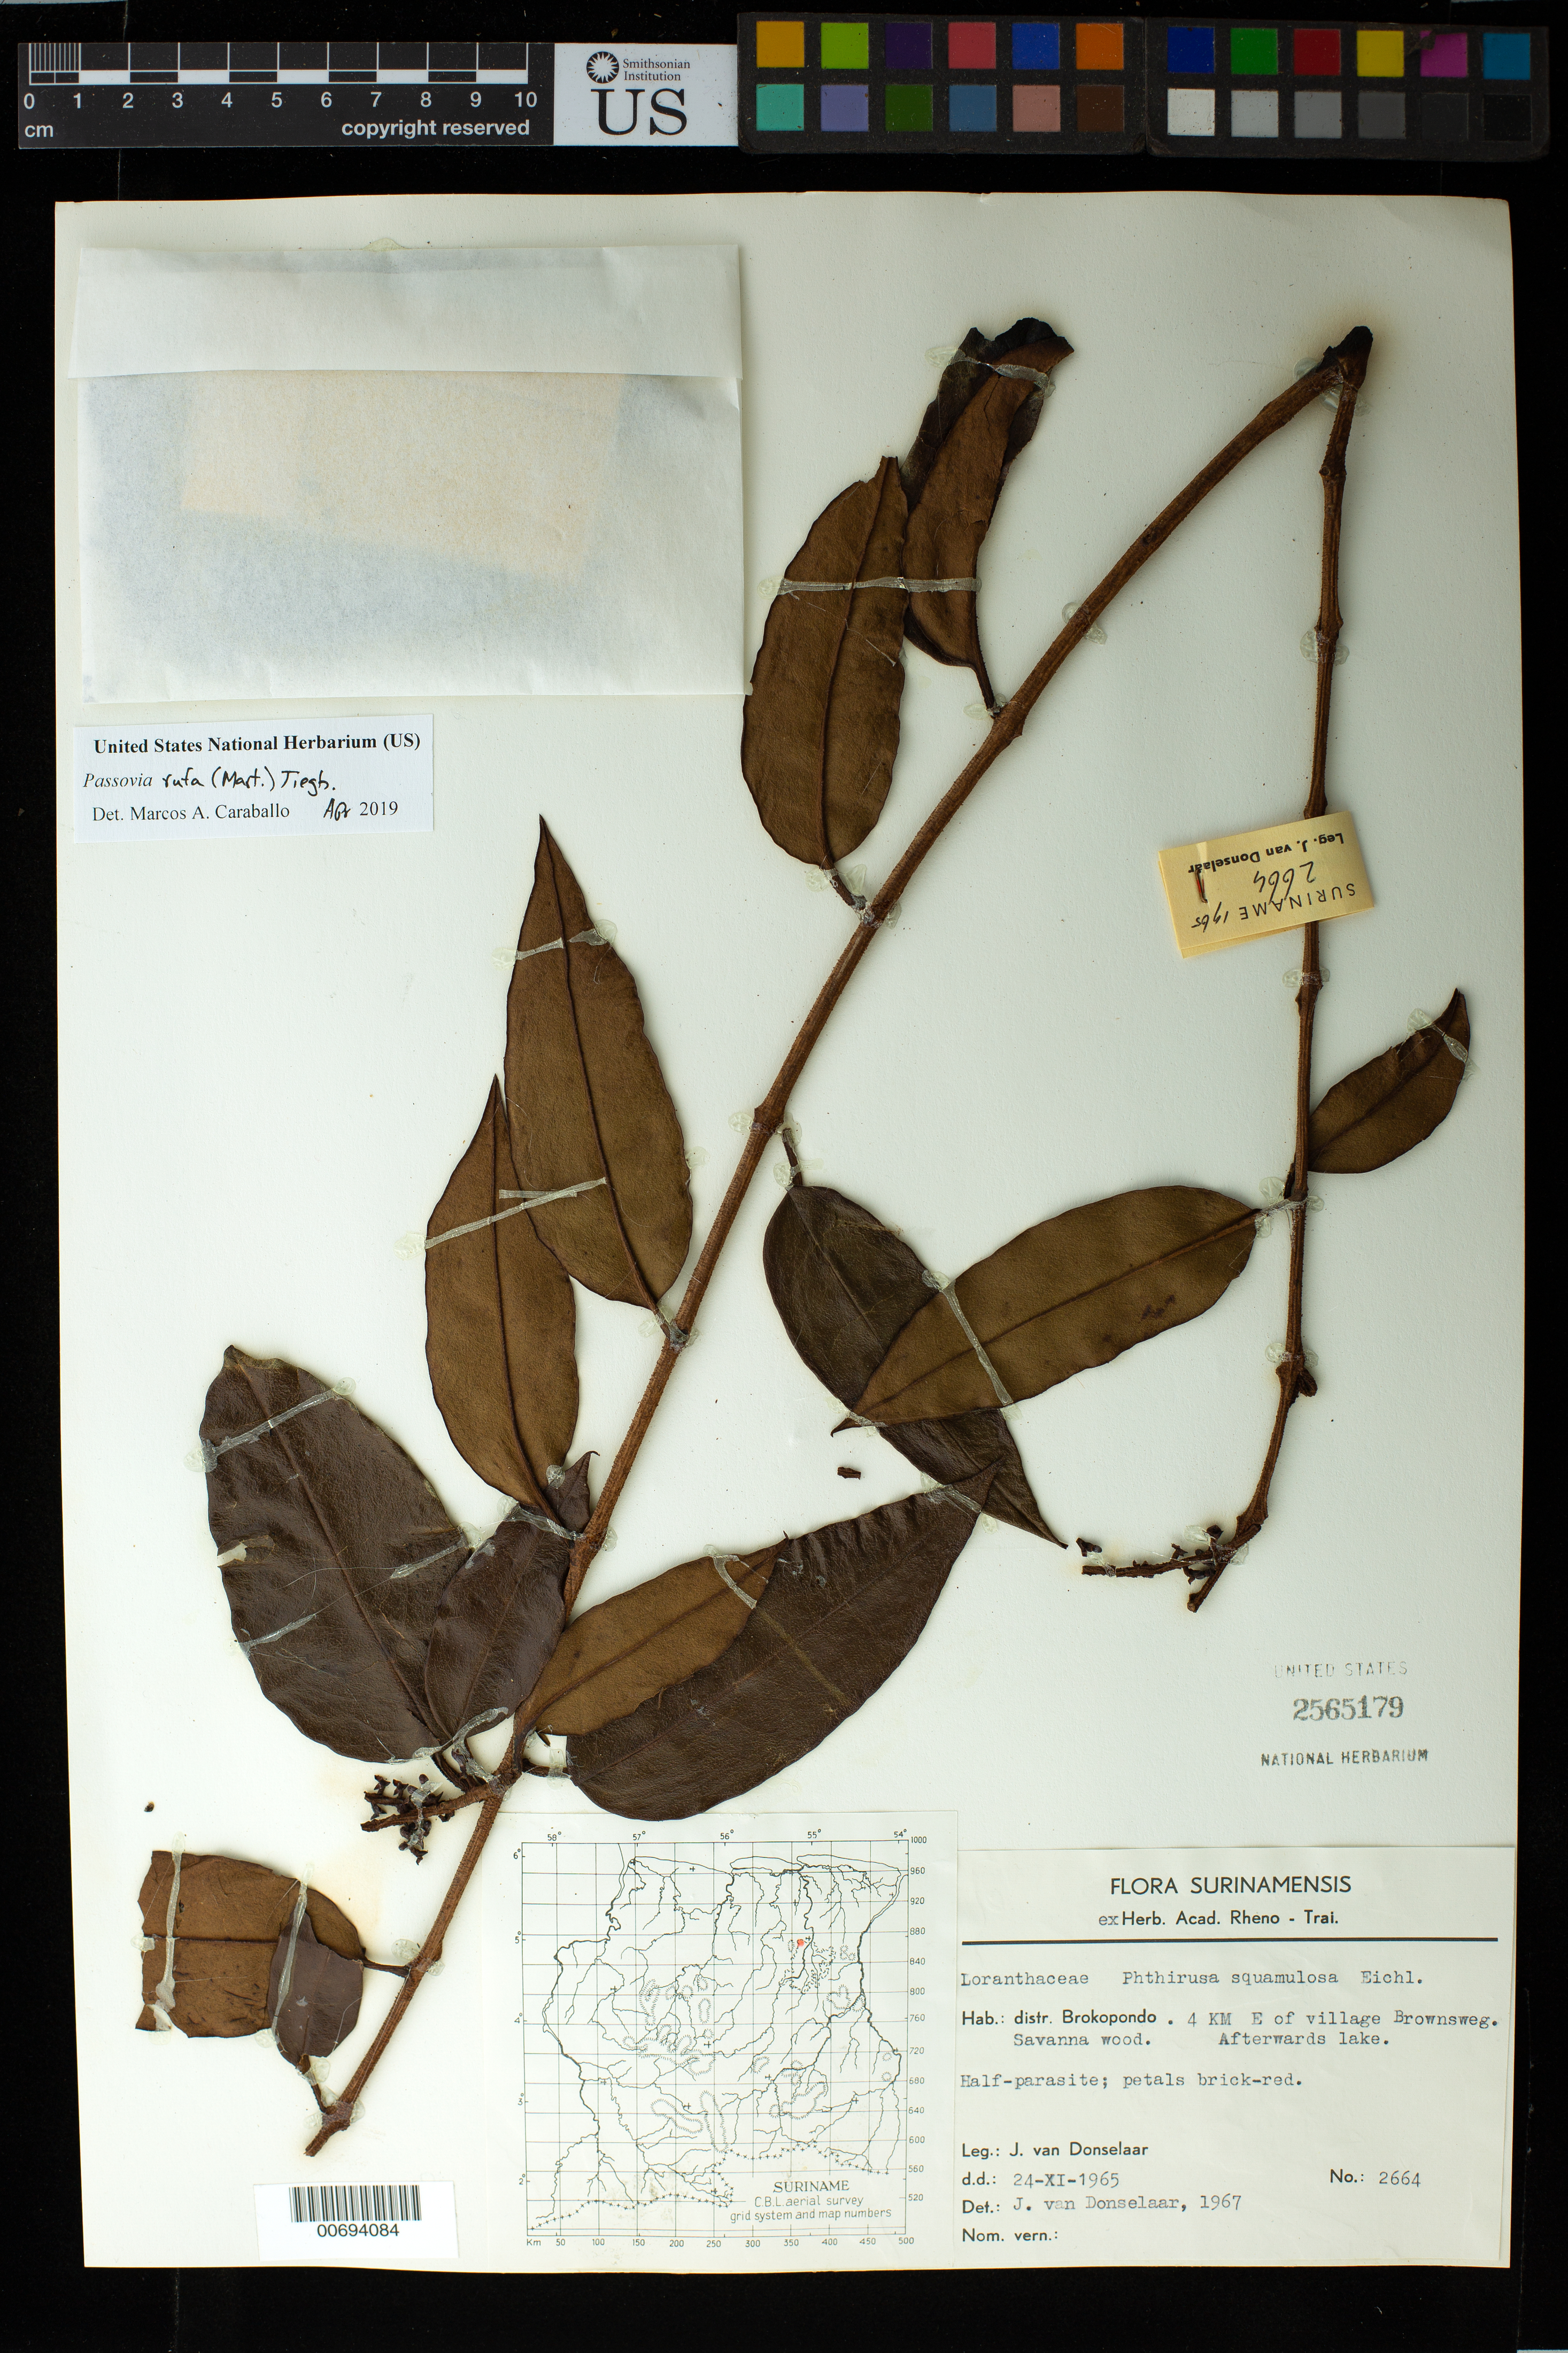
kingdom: Plantae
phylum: Tracheophyta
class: Magnoliopsida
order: Santalales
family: Loranthaceae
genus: Passovia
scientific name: Passovia rufa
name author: (Mart.) Kuijt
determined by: Caraballo-Ortiz, Marcos A., (MISS), University of Mississippi (UNITED STATES)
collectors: J. Donselaar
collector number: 2664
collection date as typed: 24-Nov-65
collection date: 1965-11-24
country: Suriname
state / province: Brokopondo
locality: Brownsweg Village, 4 km E of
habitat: Savanna wood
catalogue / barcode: US 2565179